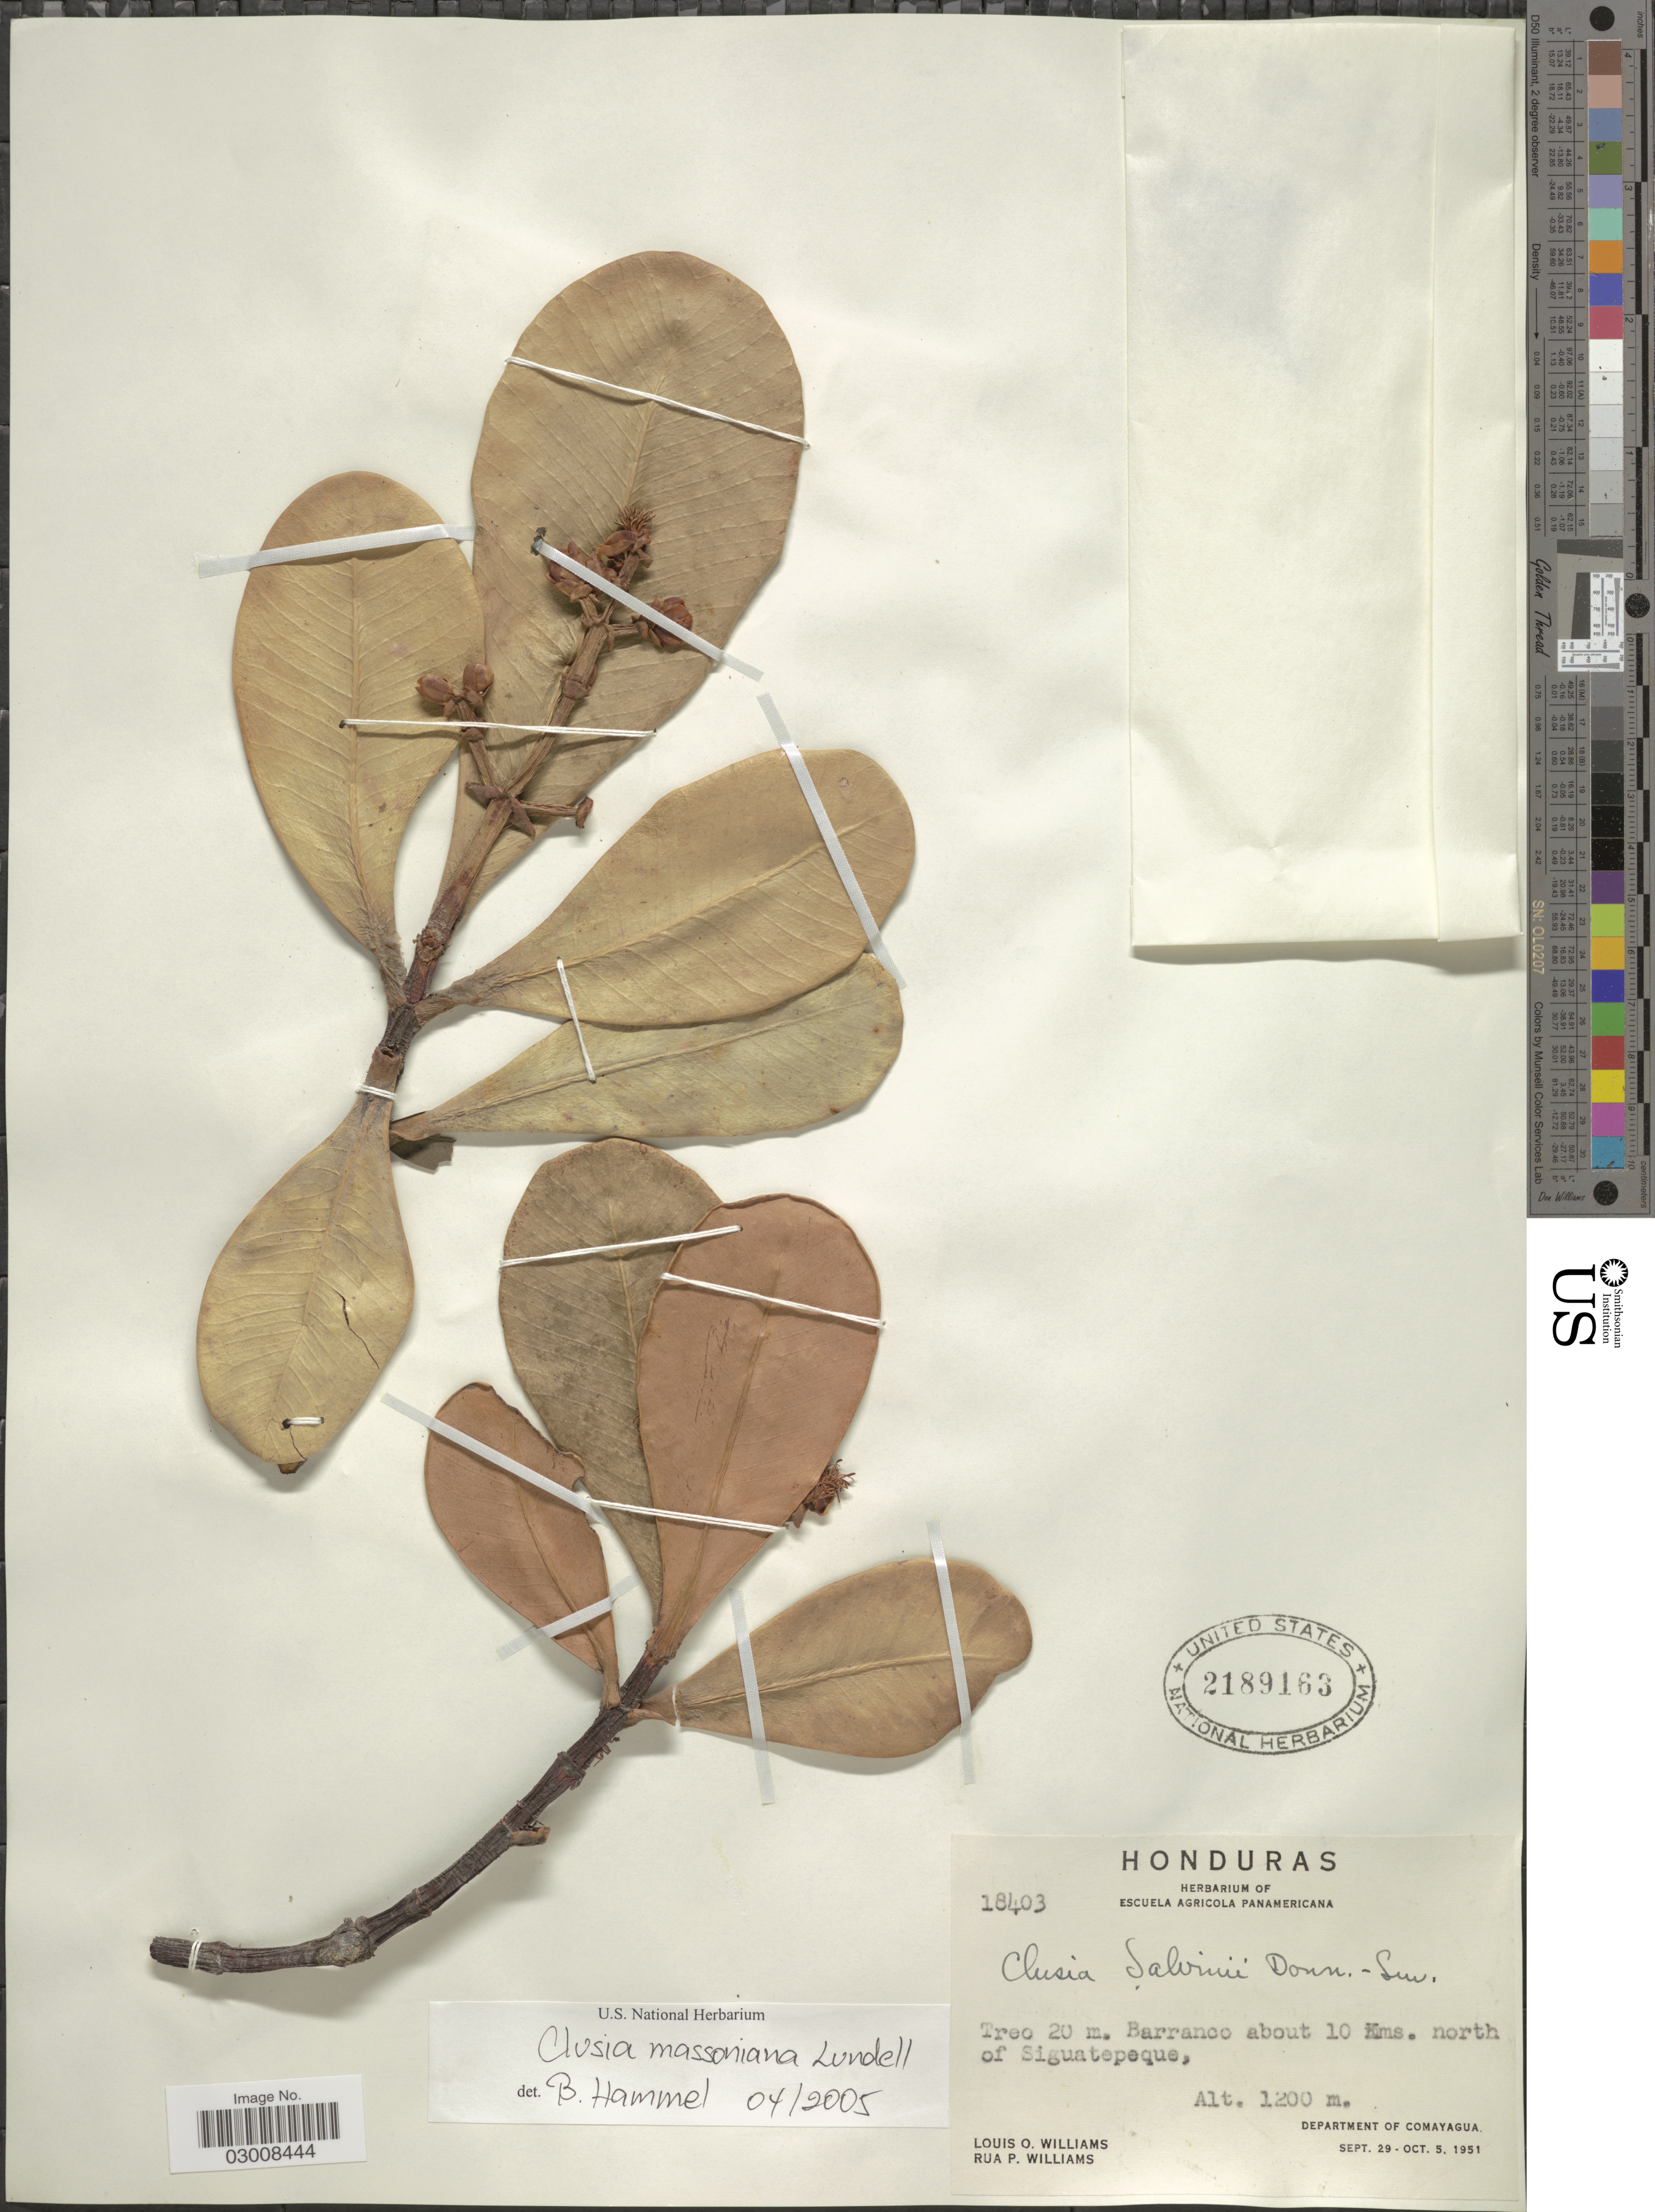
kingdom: Plantae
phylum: Tracheophyta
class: Magnoliopsida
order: Malpighiales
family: Clusiaceae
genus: Clusia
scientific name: Clusia massoniana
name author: Lundell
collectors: L. O. Williams & R. P. Williams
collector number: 18403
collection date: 1951-09-29/1951-10-05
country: Honduras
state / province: Comayagua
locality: Barranco about 10 Kms. north of Siguatepeque, Department of Comayagua.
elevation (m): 1200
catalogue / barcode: US 2189163